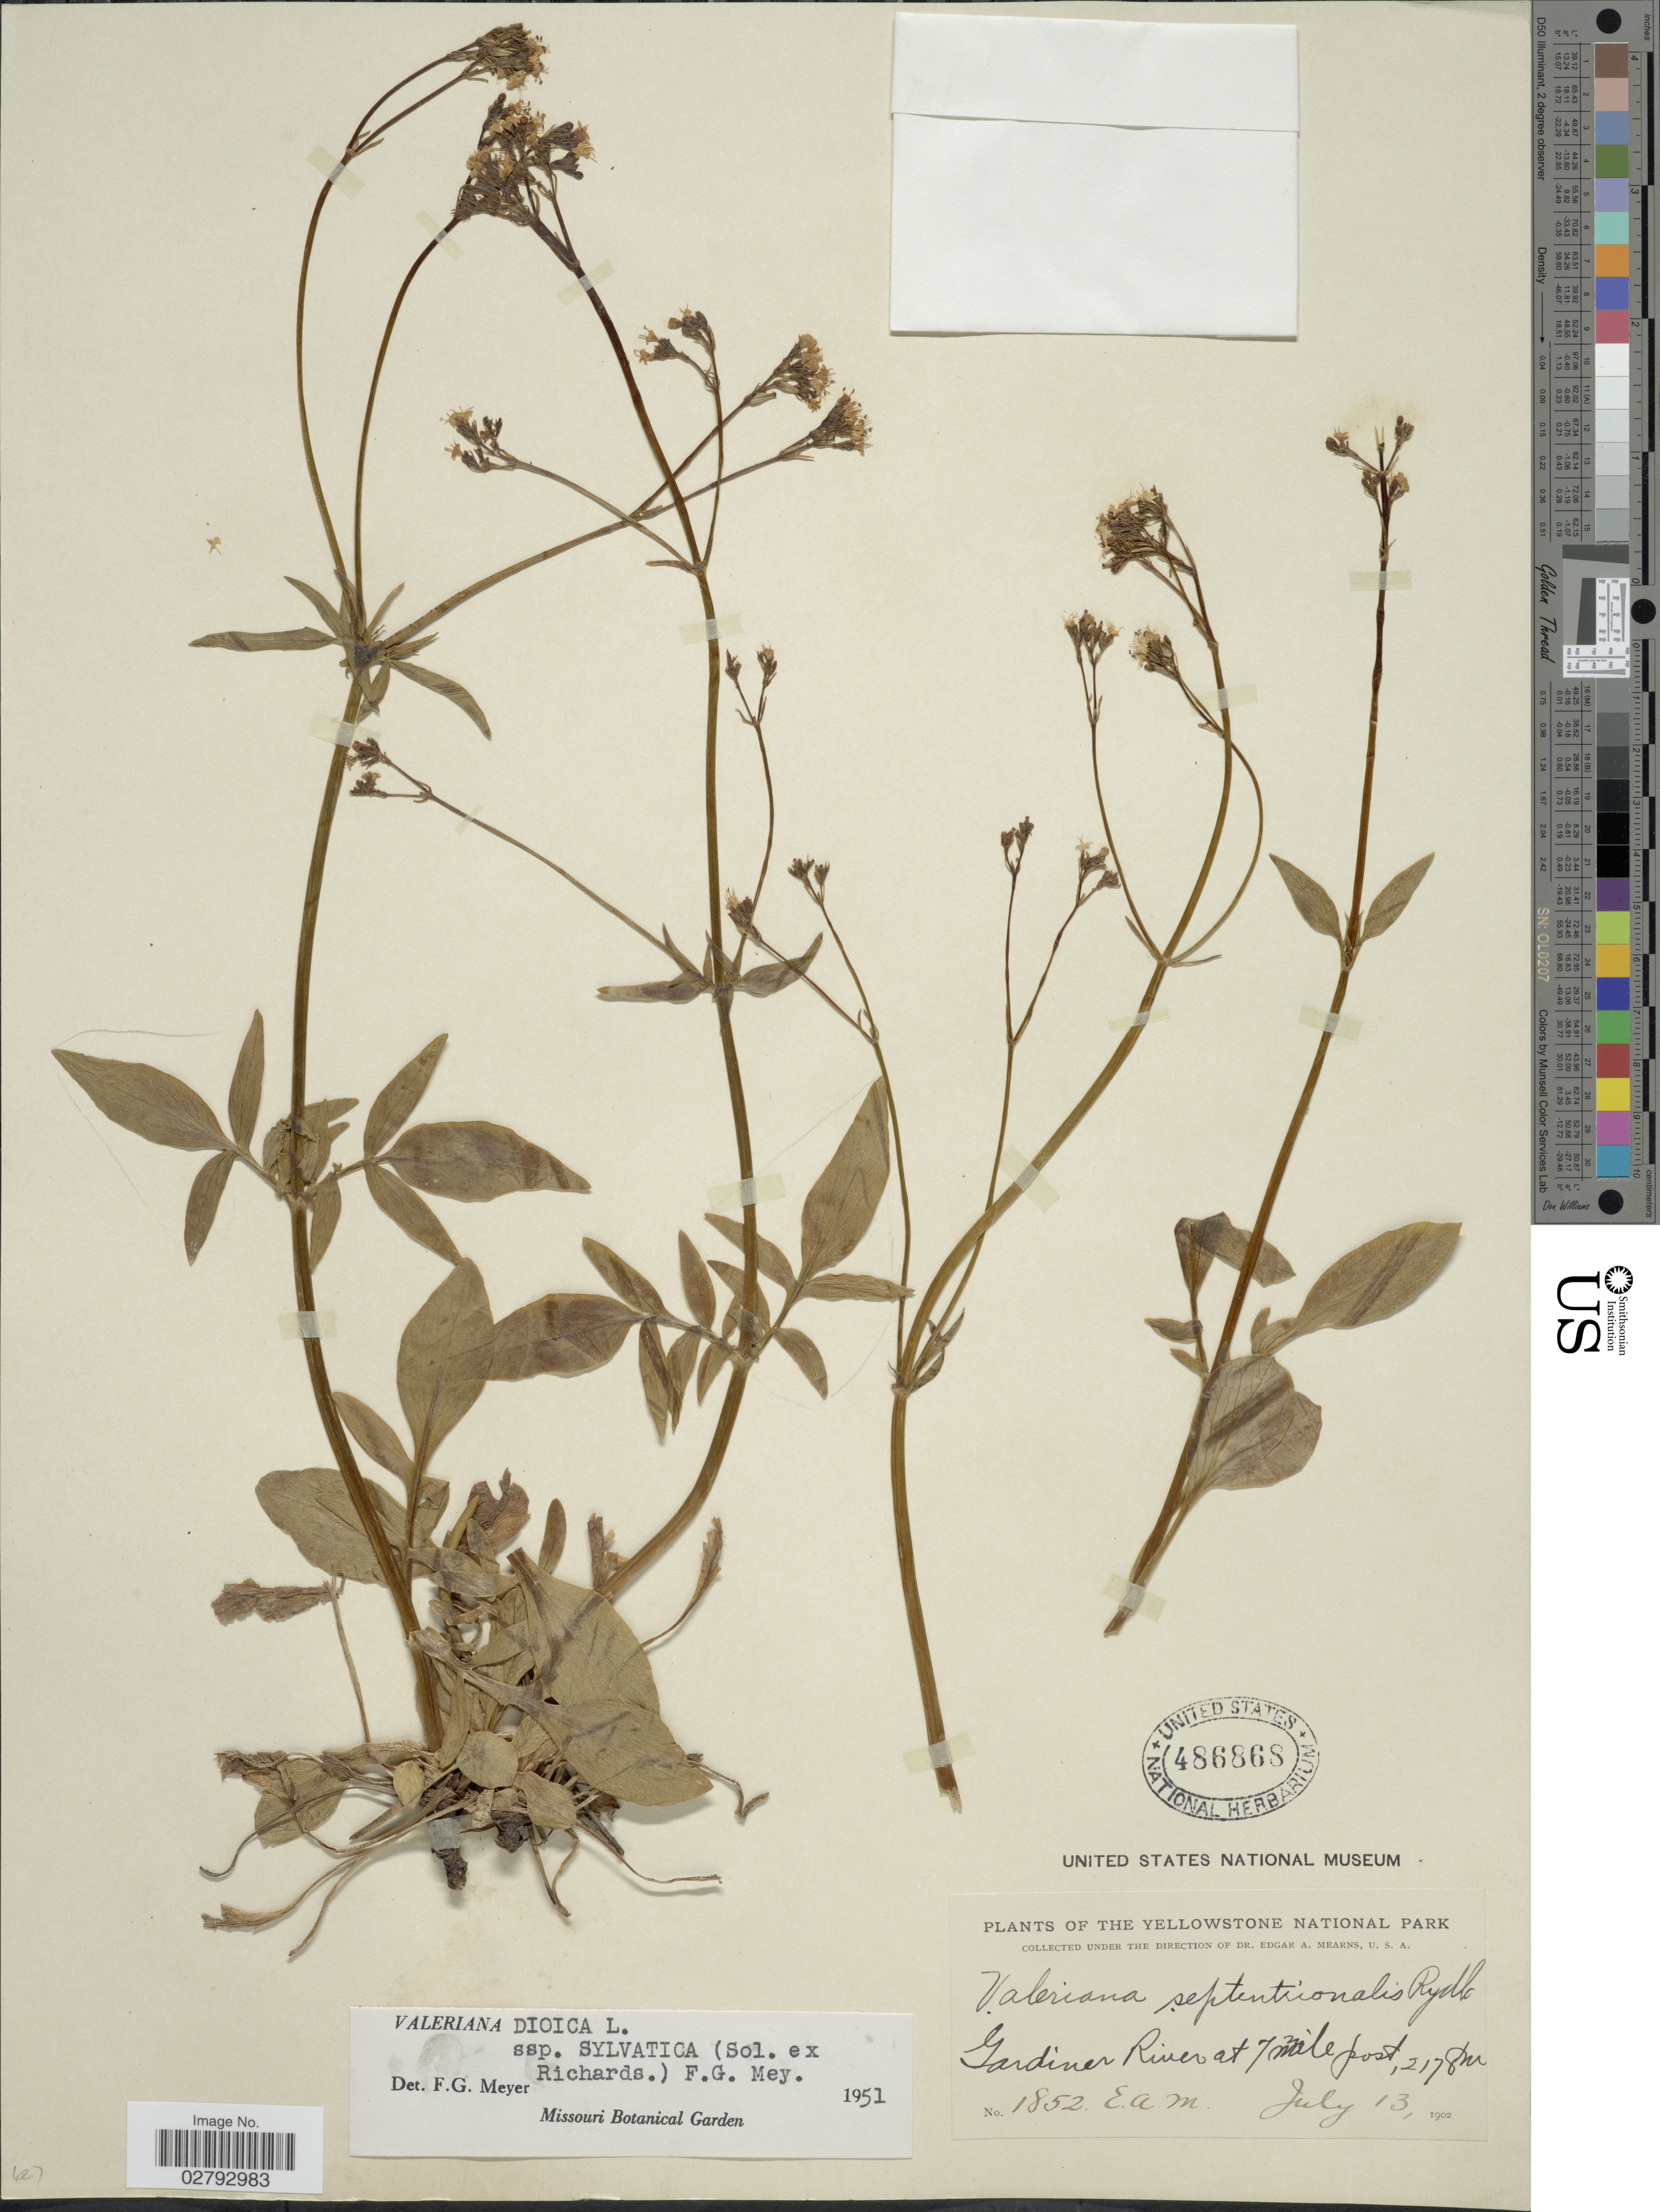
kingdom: Plantae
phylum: Tracheophyta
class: Magnoliopsida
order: Dipsacales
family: Caprifoliaceae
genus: Valeriana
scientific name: Valeriana dioica subsp. sylvatica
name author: (Sol. ex Richardson) F.G. Mey.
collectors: E. A. Mearns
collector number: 1852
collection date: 1902-07-13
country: United States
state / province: Montana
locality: Yellowstone National Park. Gardiner River at 7 mile post.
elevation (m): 2178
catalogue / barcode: US 486868